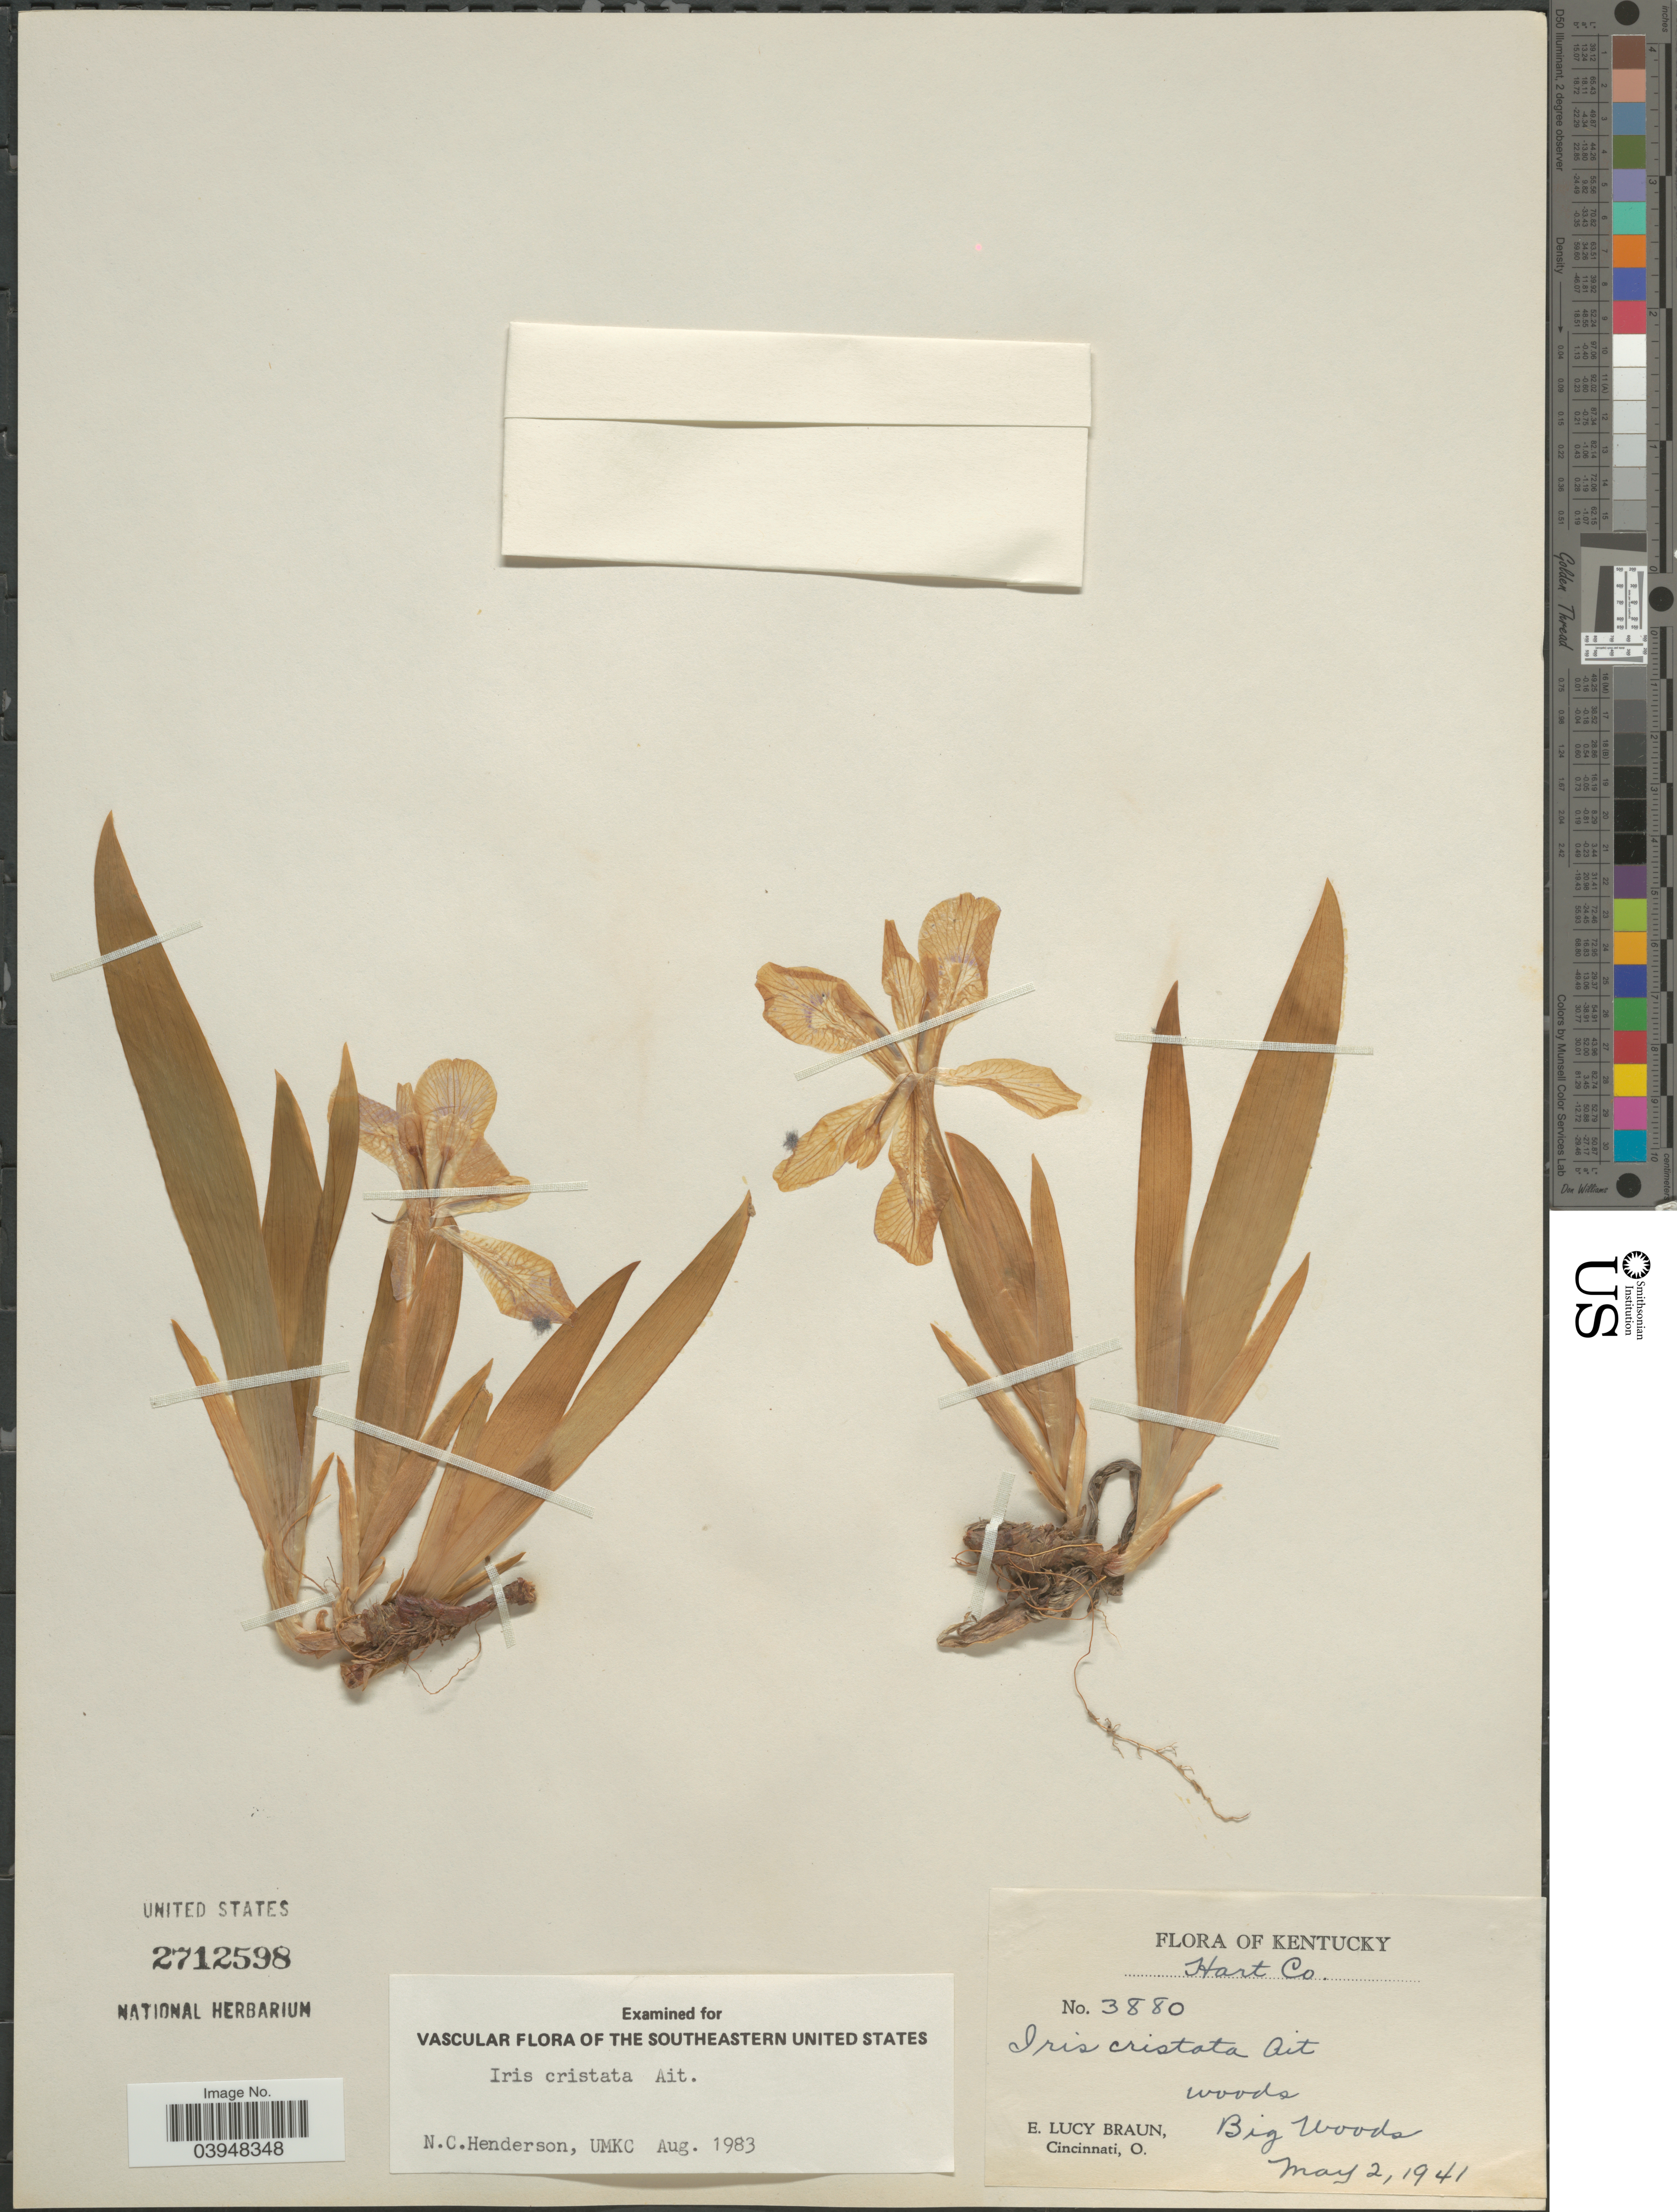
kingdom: Plantae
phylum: Tracheophyta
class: Liliopsida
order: Asparagales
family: Iridaceae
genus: Iris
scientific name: Iris cristata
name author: Aiton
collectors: E. L. Braun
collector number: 3880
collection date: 1941-05-02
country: United States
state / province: Kentucky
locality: Hart Co. Big Woods.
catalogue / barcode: US 2712598